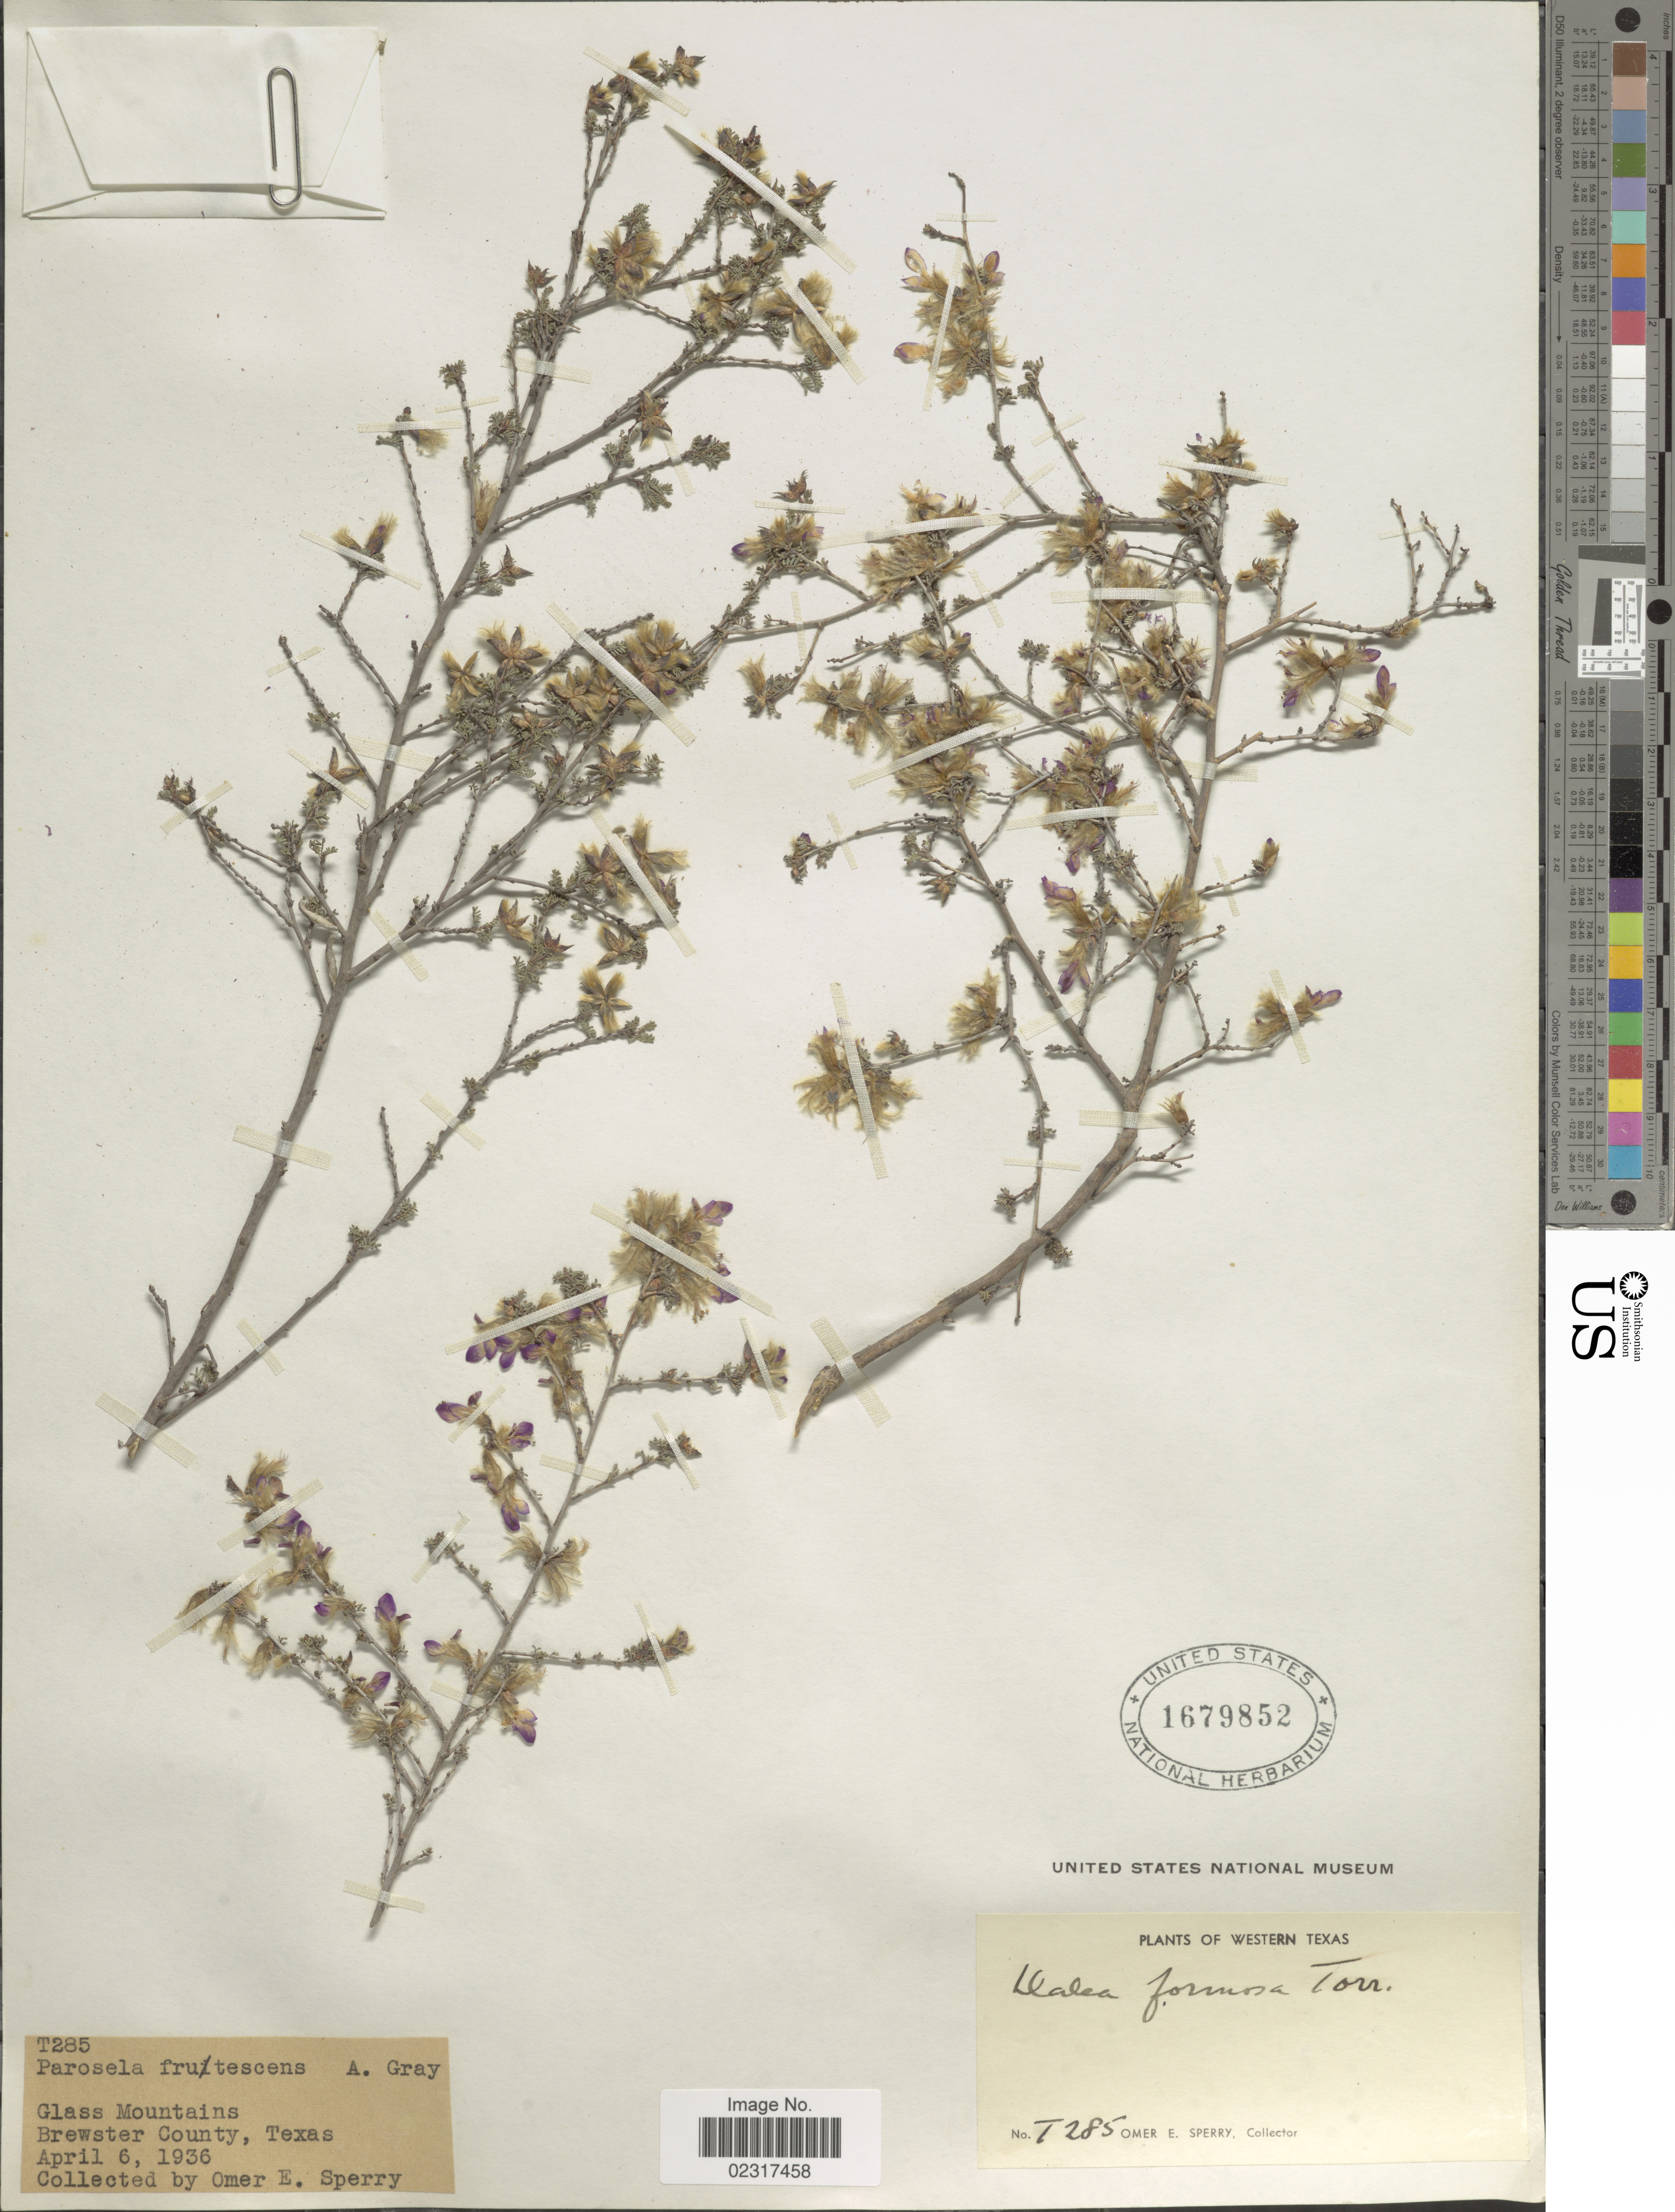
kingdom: Plantae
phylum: Tracheophyta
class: Magnoliopsida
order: Fabales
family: Fabaceae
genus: Dalea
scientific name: Dalea formosa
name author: Torr.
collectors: O. E. Sperry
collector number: T285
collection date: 1936-04-06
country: United States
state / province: Texas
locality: Glass Mountais, Brewster County, Western Texas.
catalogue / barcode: US 1679852